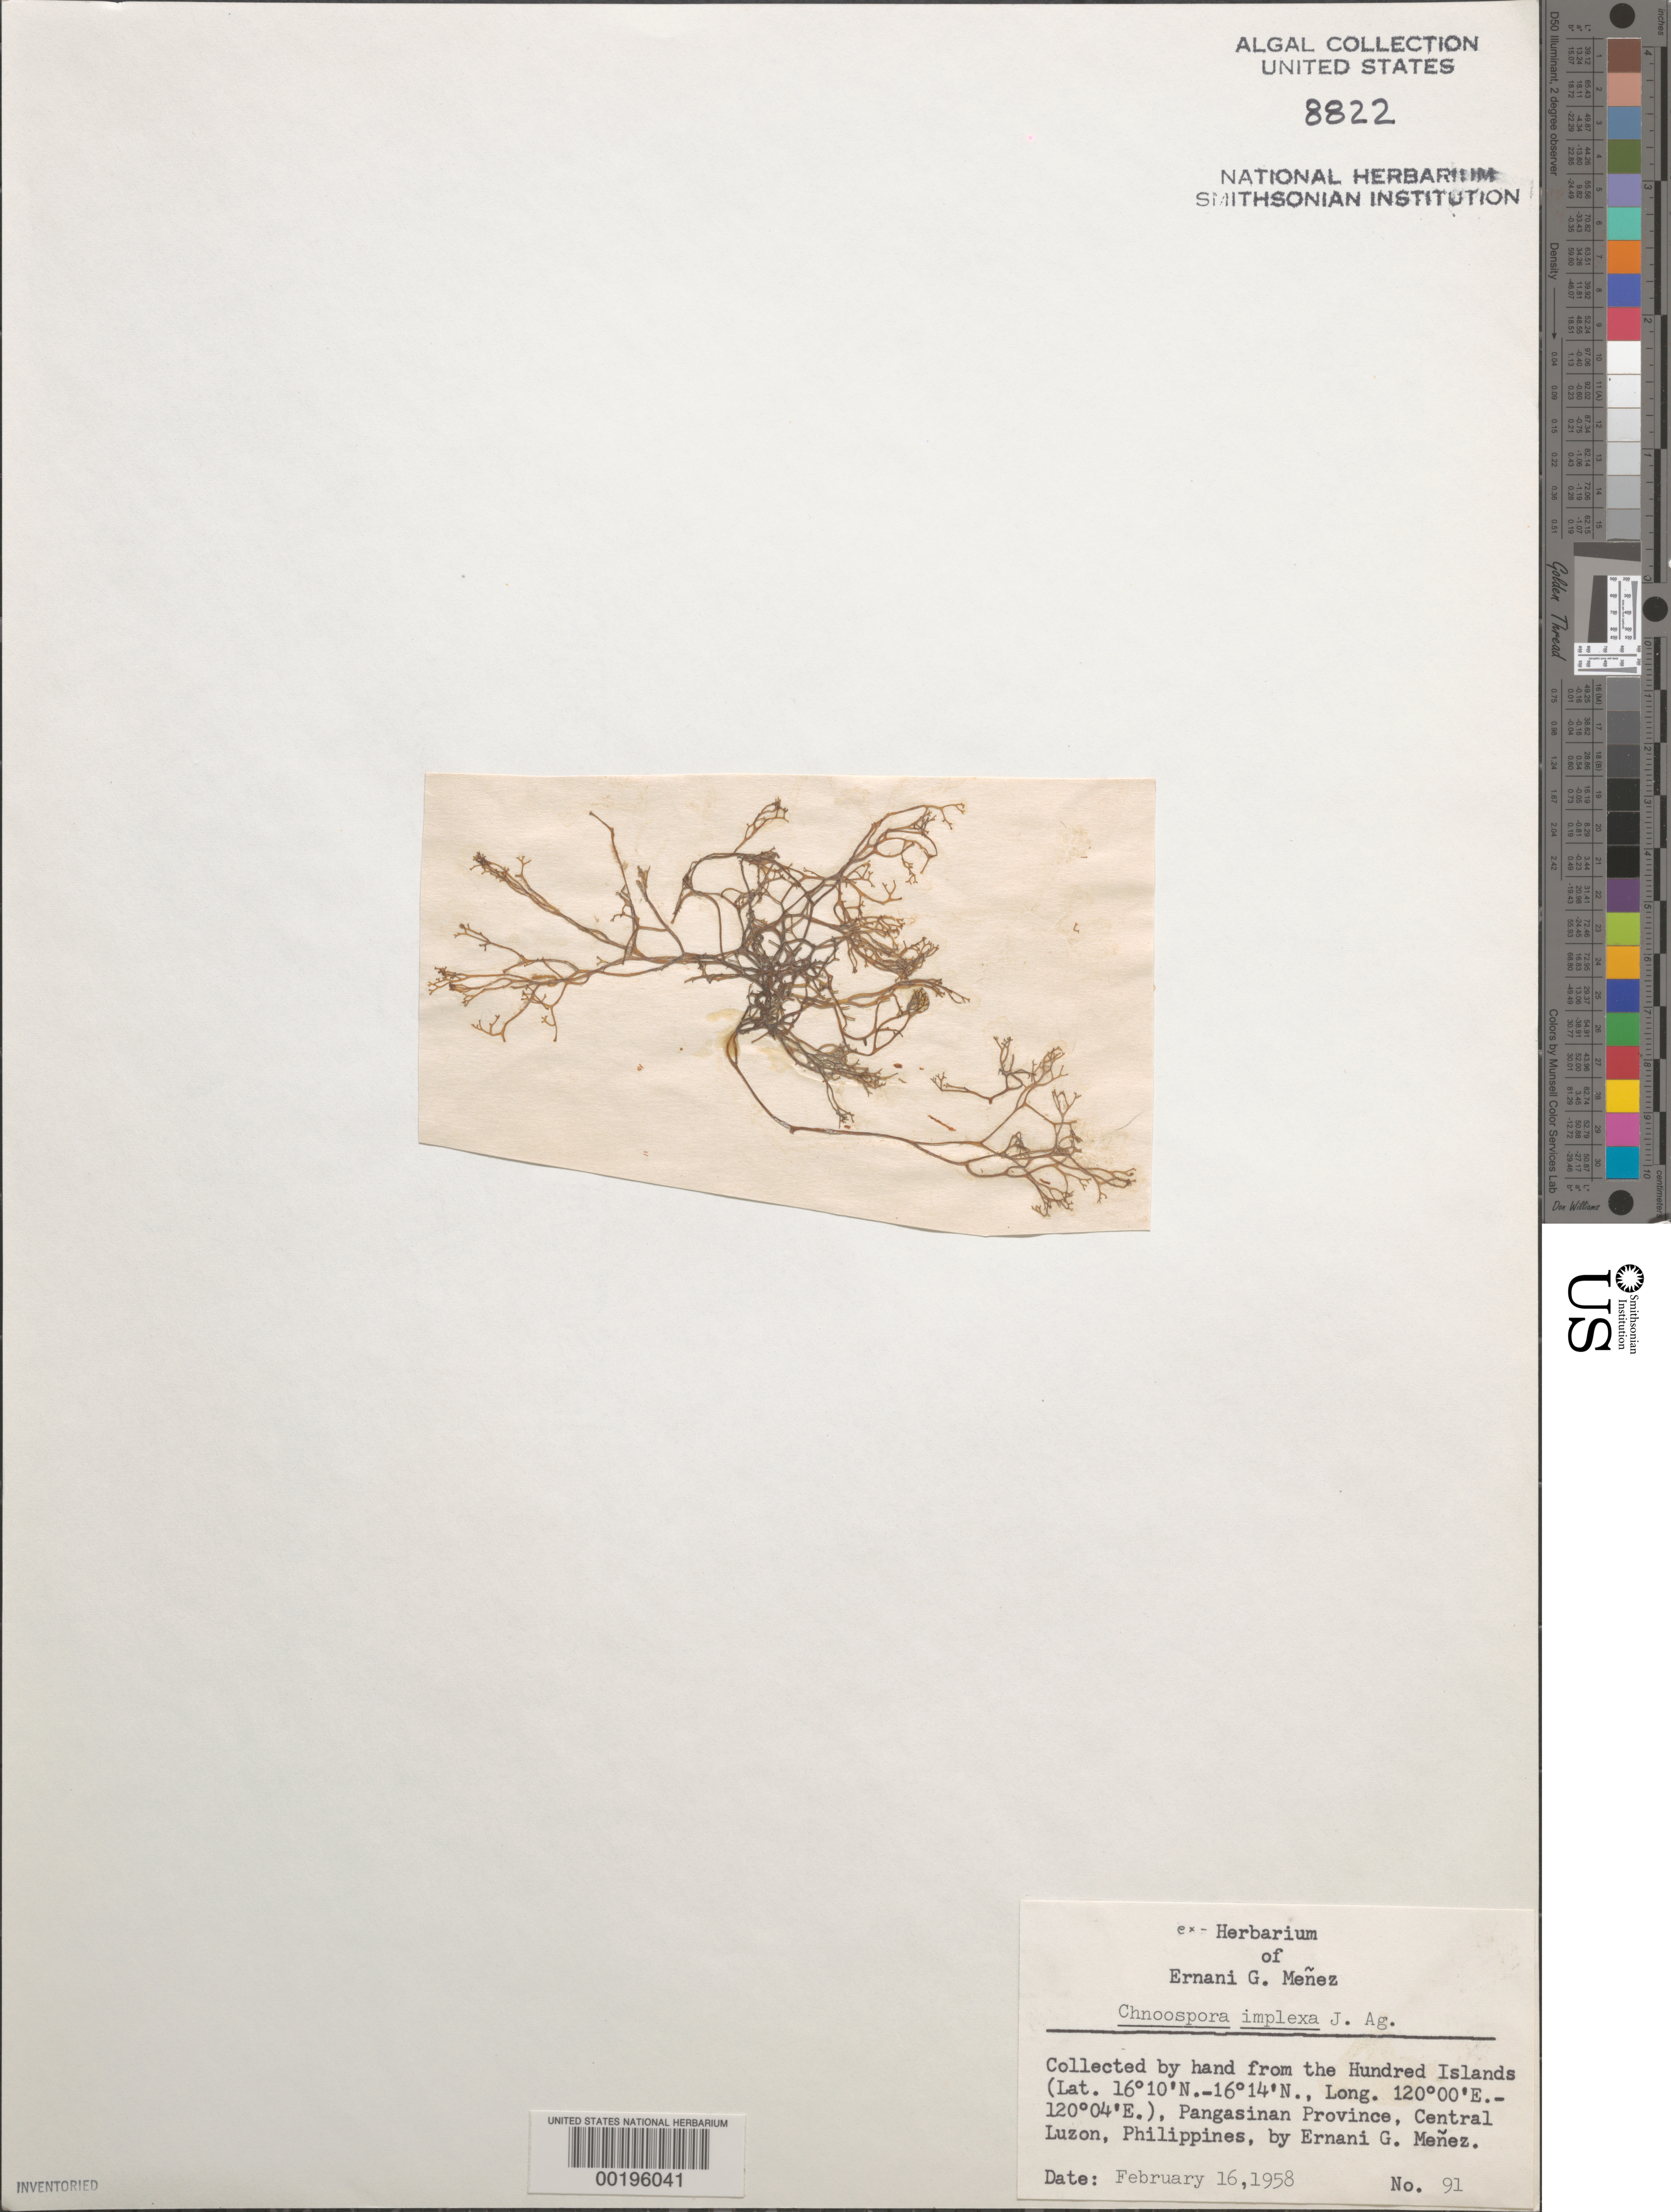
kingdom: Chromista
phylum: Ochrophyta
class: Phaeophyceae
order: Scytosiphonales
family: Scytosiphonaceae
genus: Pseudochnoospora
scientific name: Pseudochnoospora implexa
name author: (J. Agardh) Santiañez et al.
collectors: Meñez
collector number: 91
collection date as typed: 16 Feb 1958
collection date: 1958-02-16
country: Philippines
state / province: Ilocos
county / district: Pangasinan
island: Luzon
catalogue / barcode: US 8822